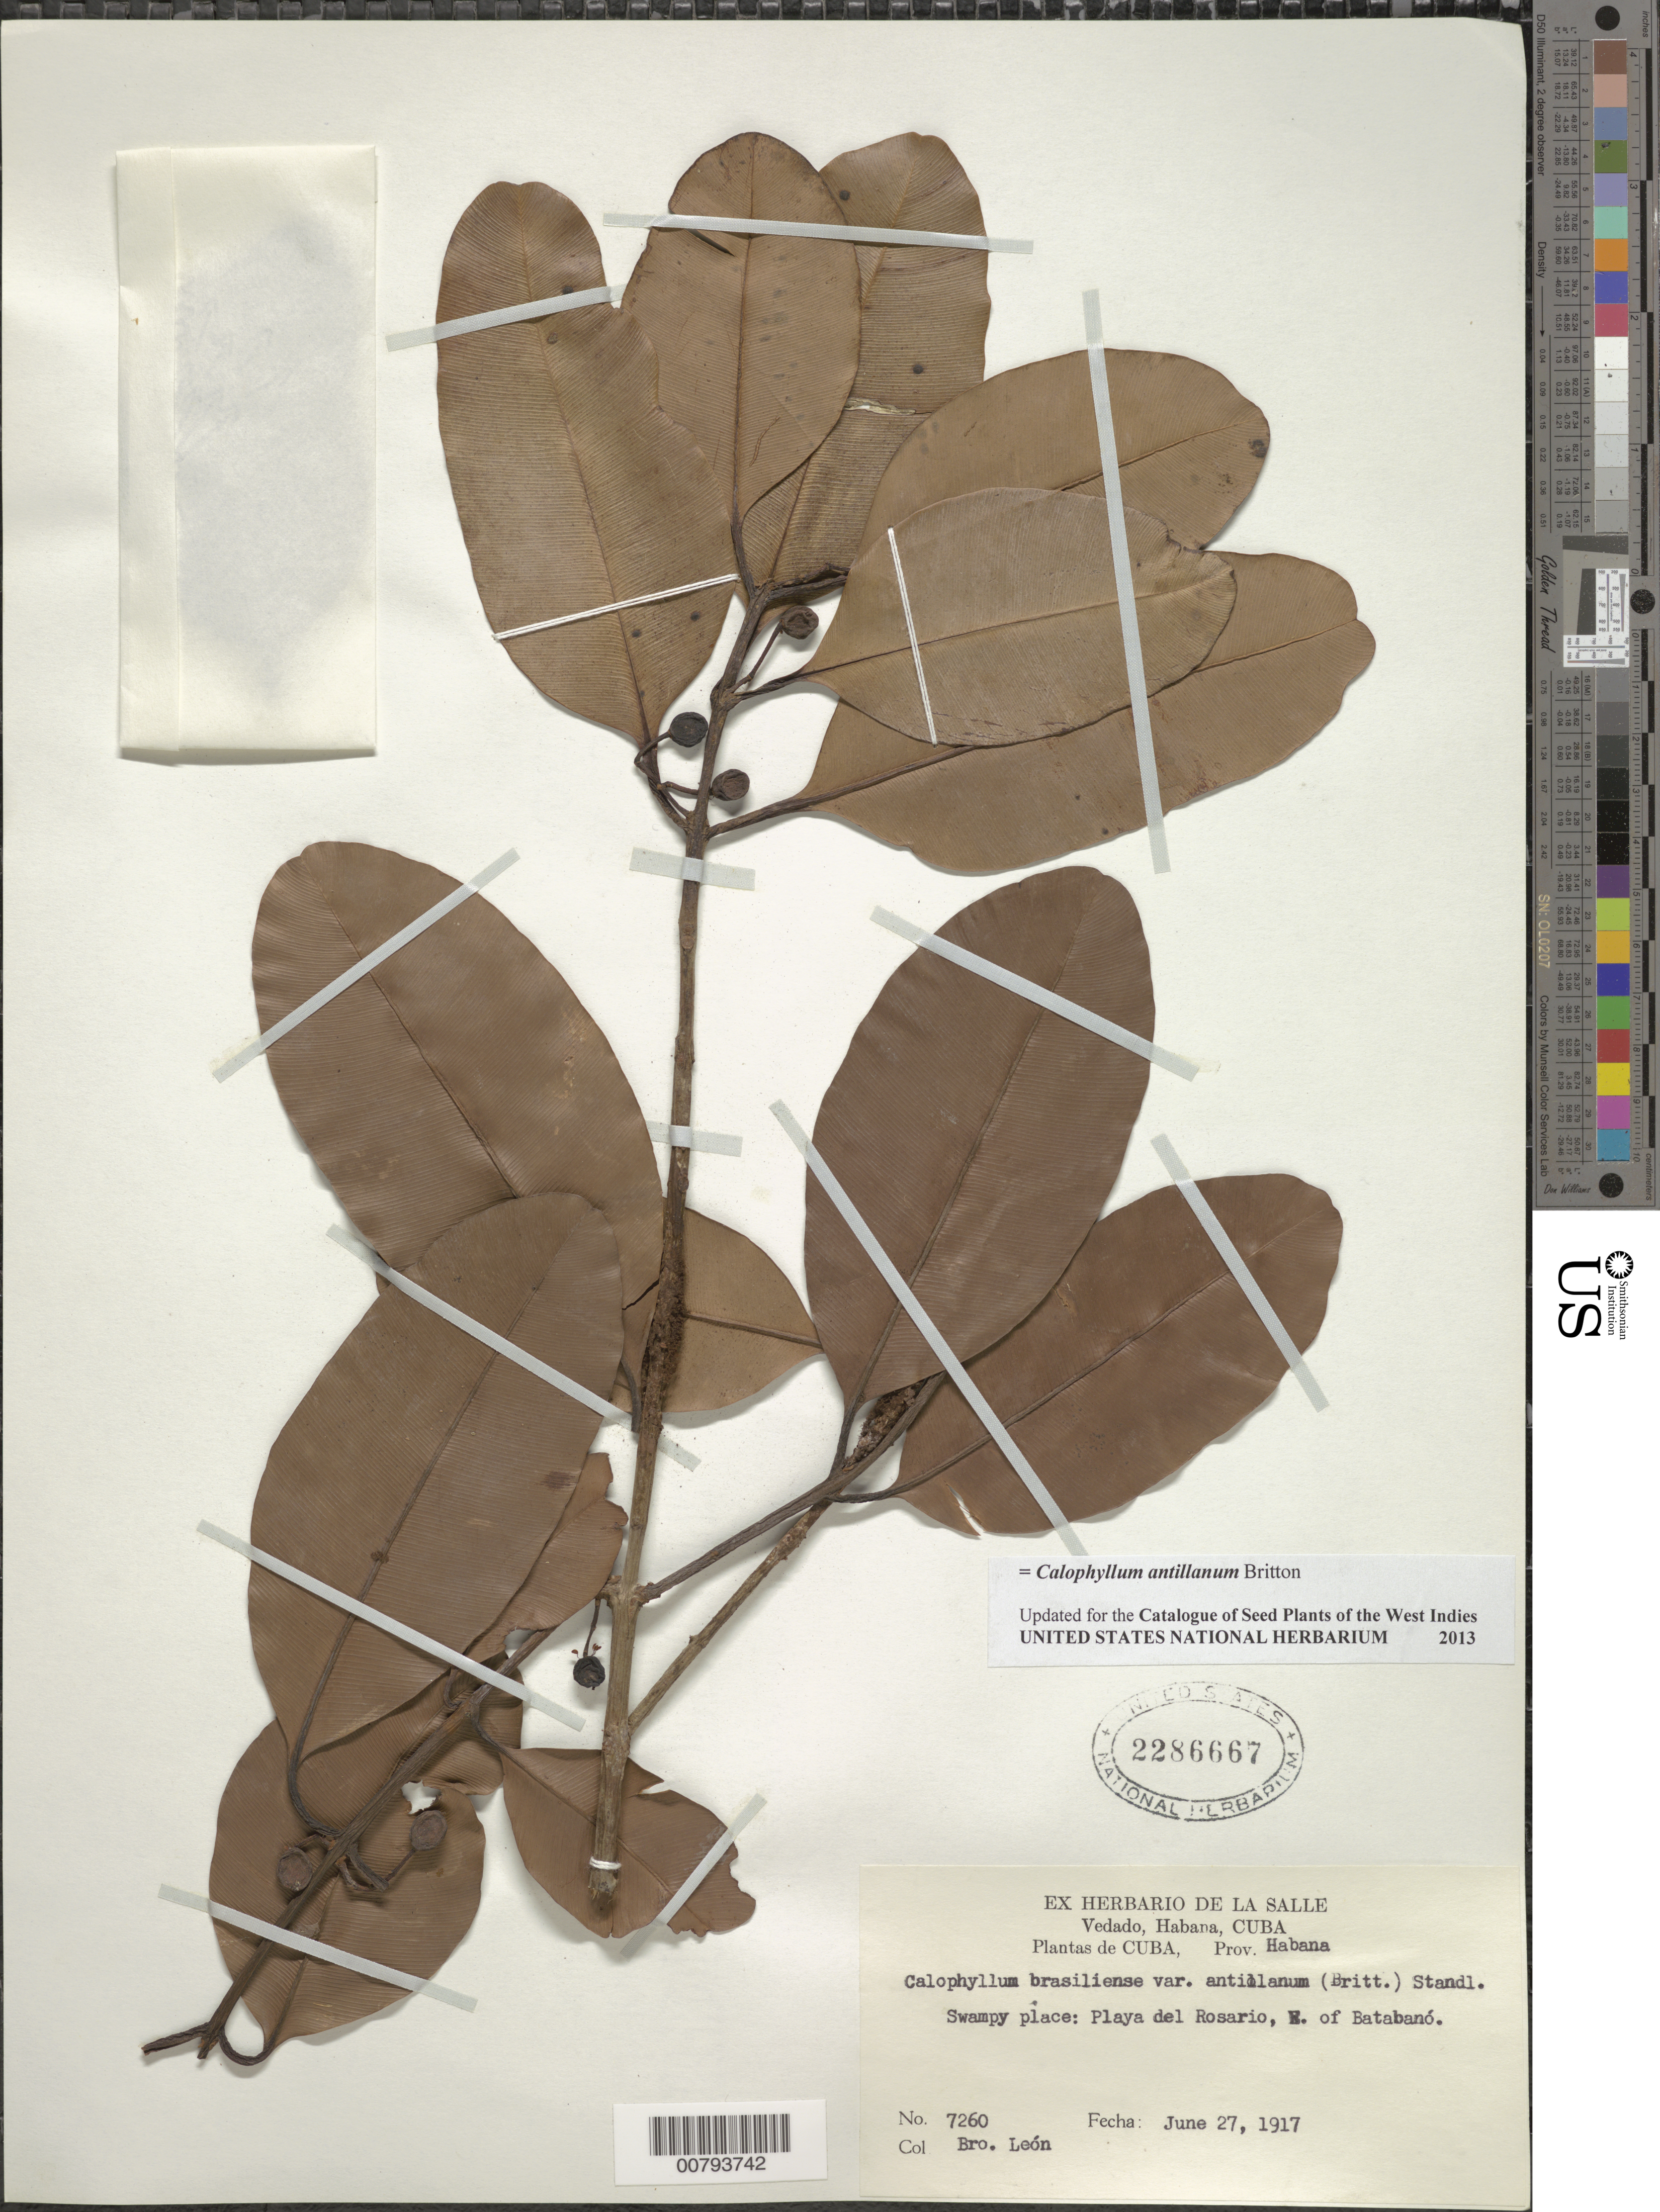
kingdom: Plantae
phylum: Tracheophyta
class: Magnoliopsida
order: Malpighiales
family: Calophyllaceae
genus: Calophyllum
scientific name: Calophyllum antillanum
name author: Britton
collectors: Bro. León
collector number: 7260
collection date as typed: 27 Jun 1917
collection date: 1917-06-27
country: Cuba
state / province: La Habana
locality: Playa del Rosario, E. of Batabanó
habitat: Swampy place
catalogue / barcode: US 2286667